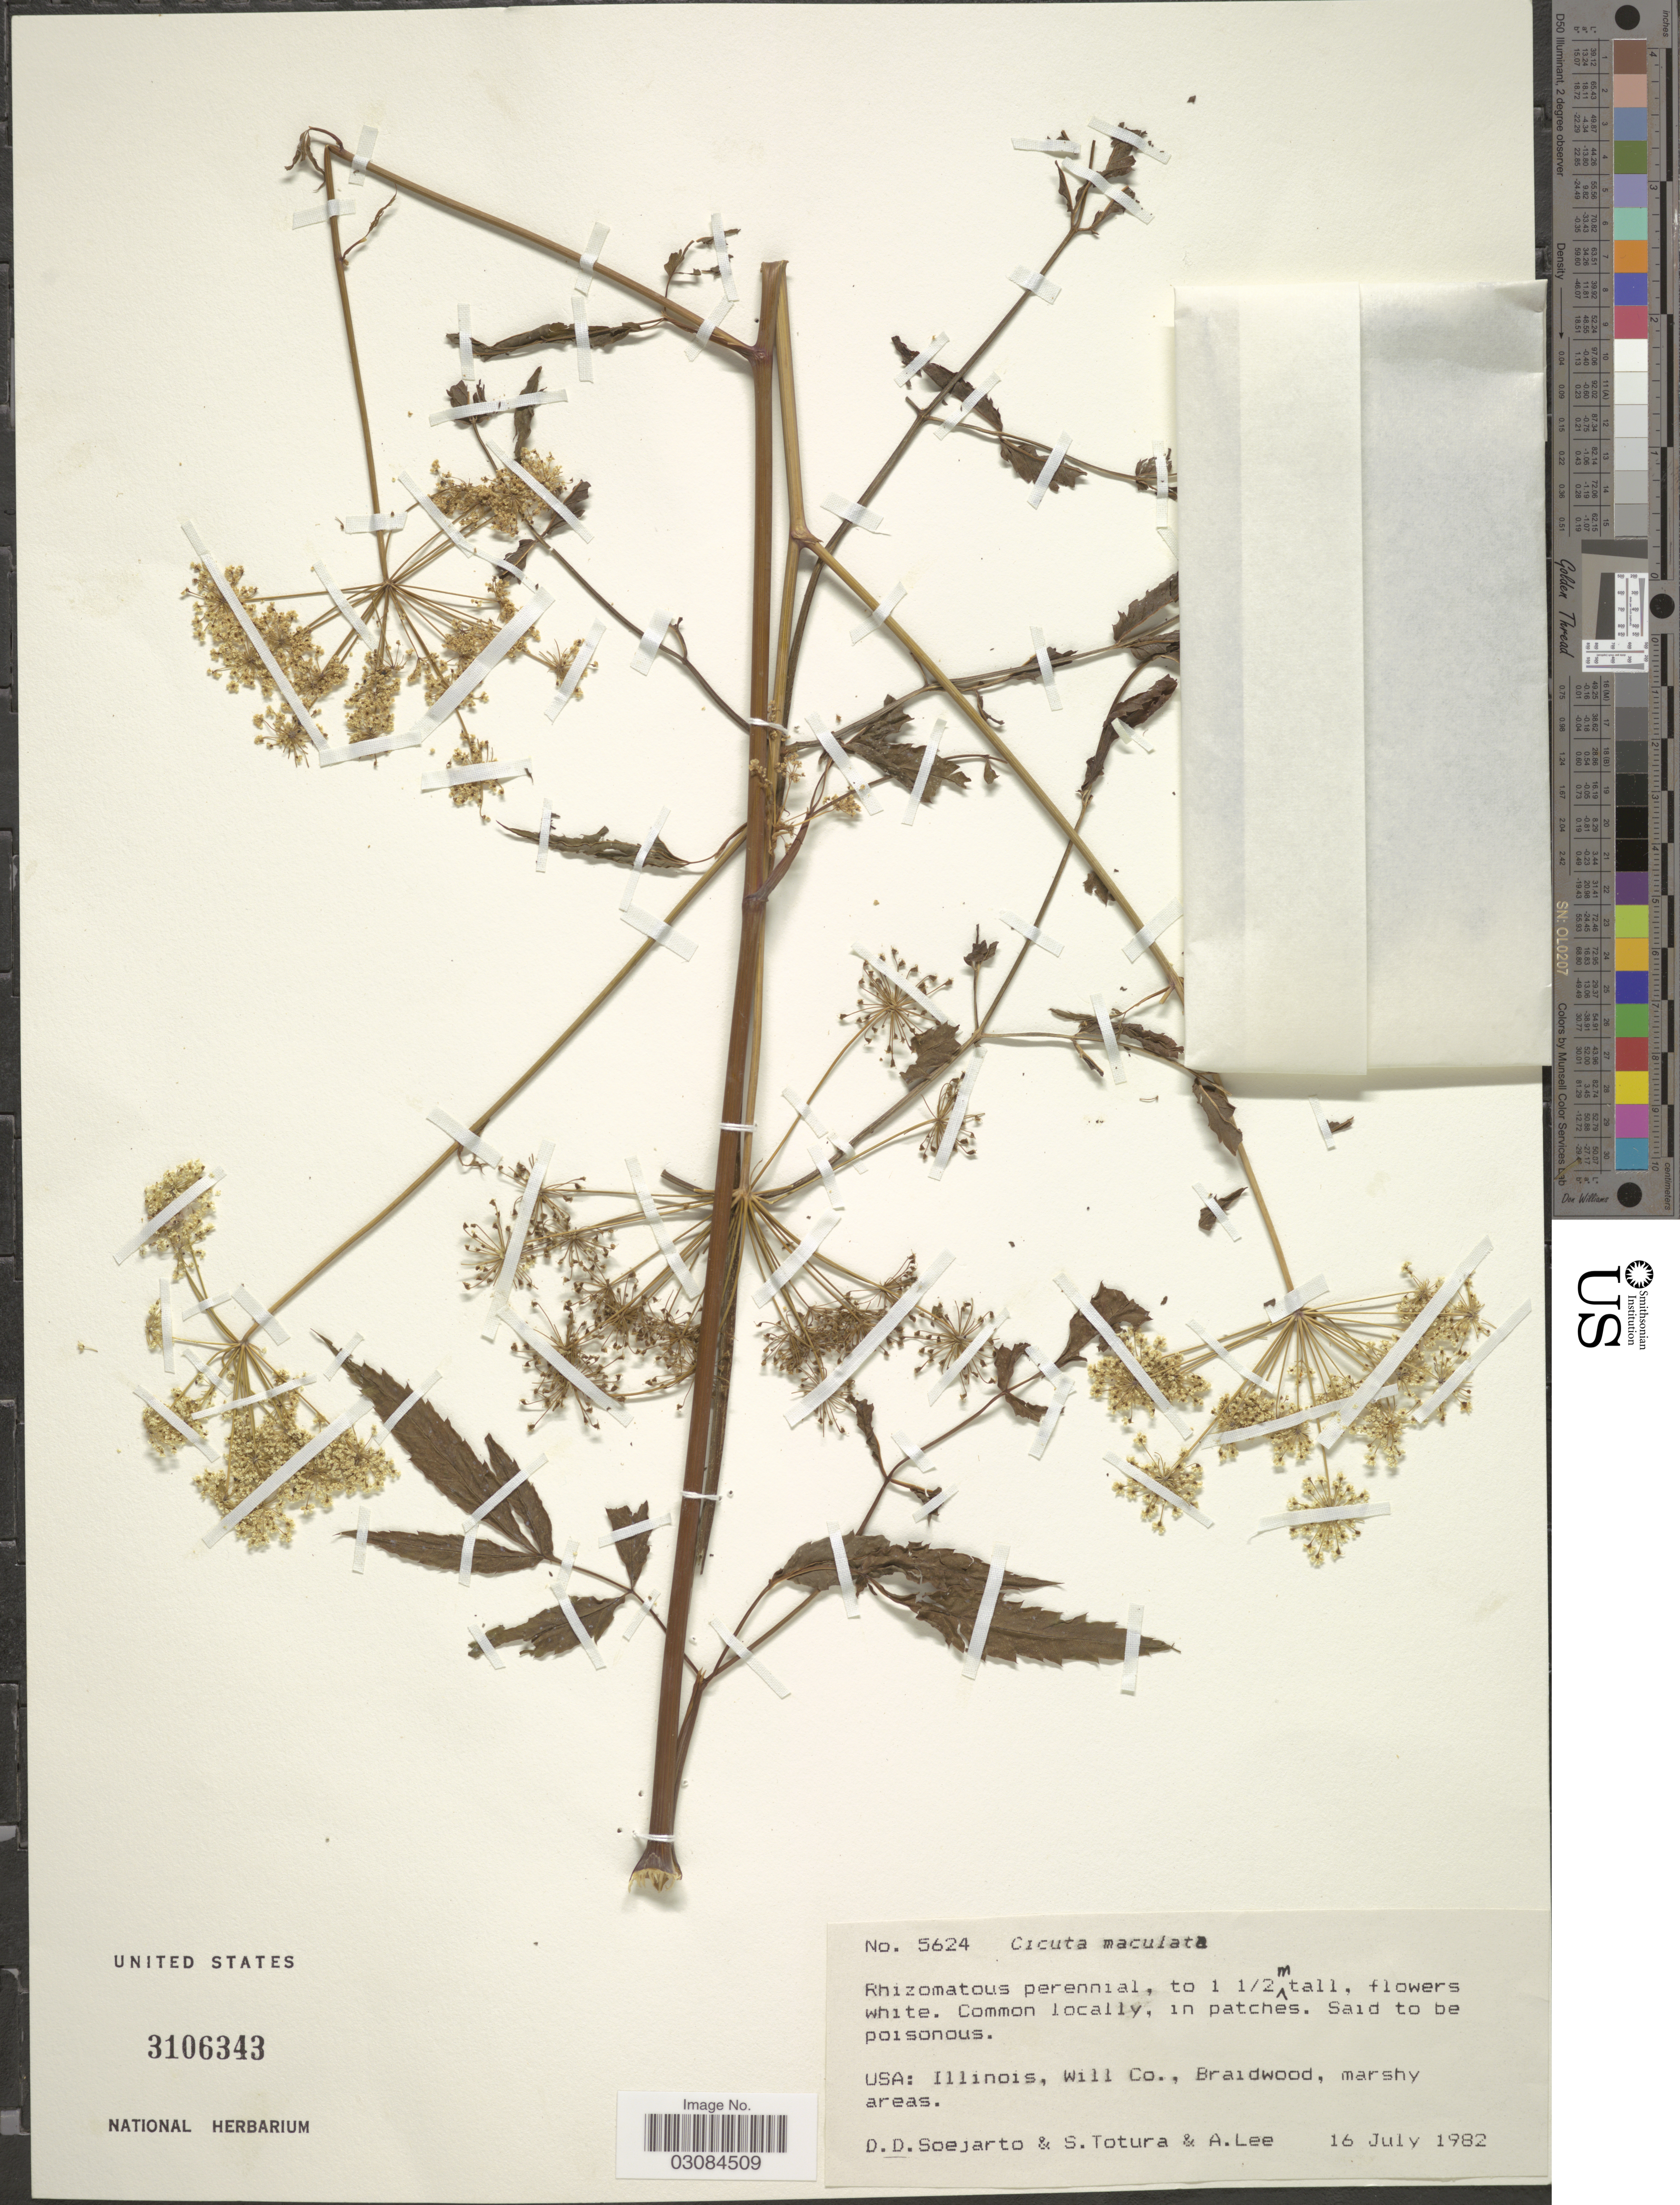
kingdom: Plantae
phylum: Tracheophyta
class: Magnoliopsida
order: Apiales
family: Apiaceae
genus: Cicuta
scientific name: Cicuta maculata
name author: L.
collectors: S. Totura & A. Lee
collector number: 5624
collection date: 1982-07-16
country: United States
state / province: Illinois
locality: Will Co., Braidwood.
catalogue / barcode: US 3106343